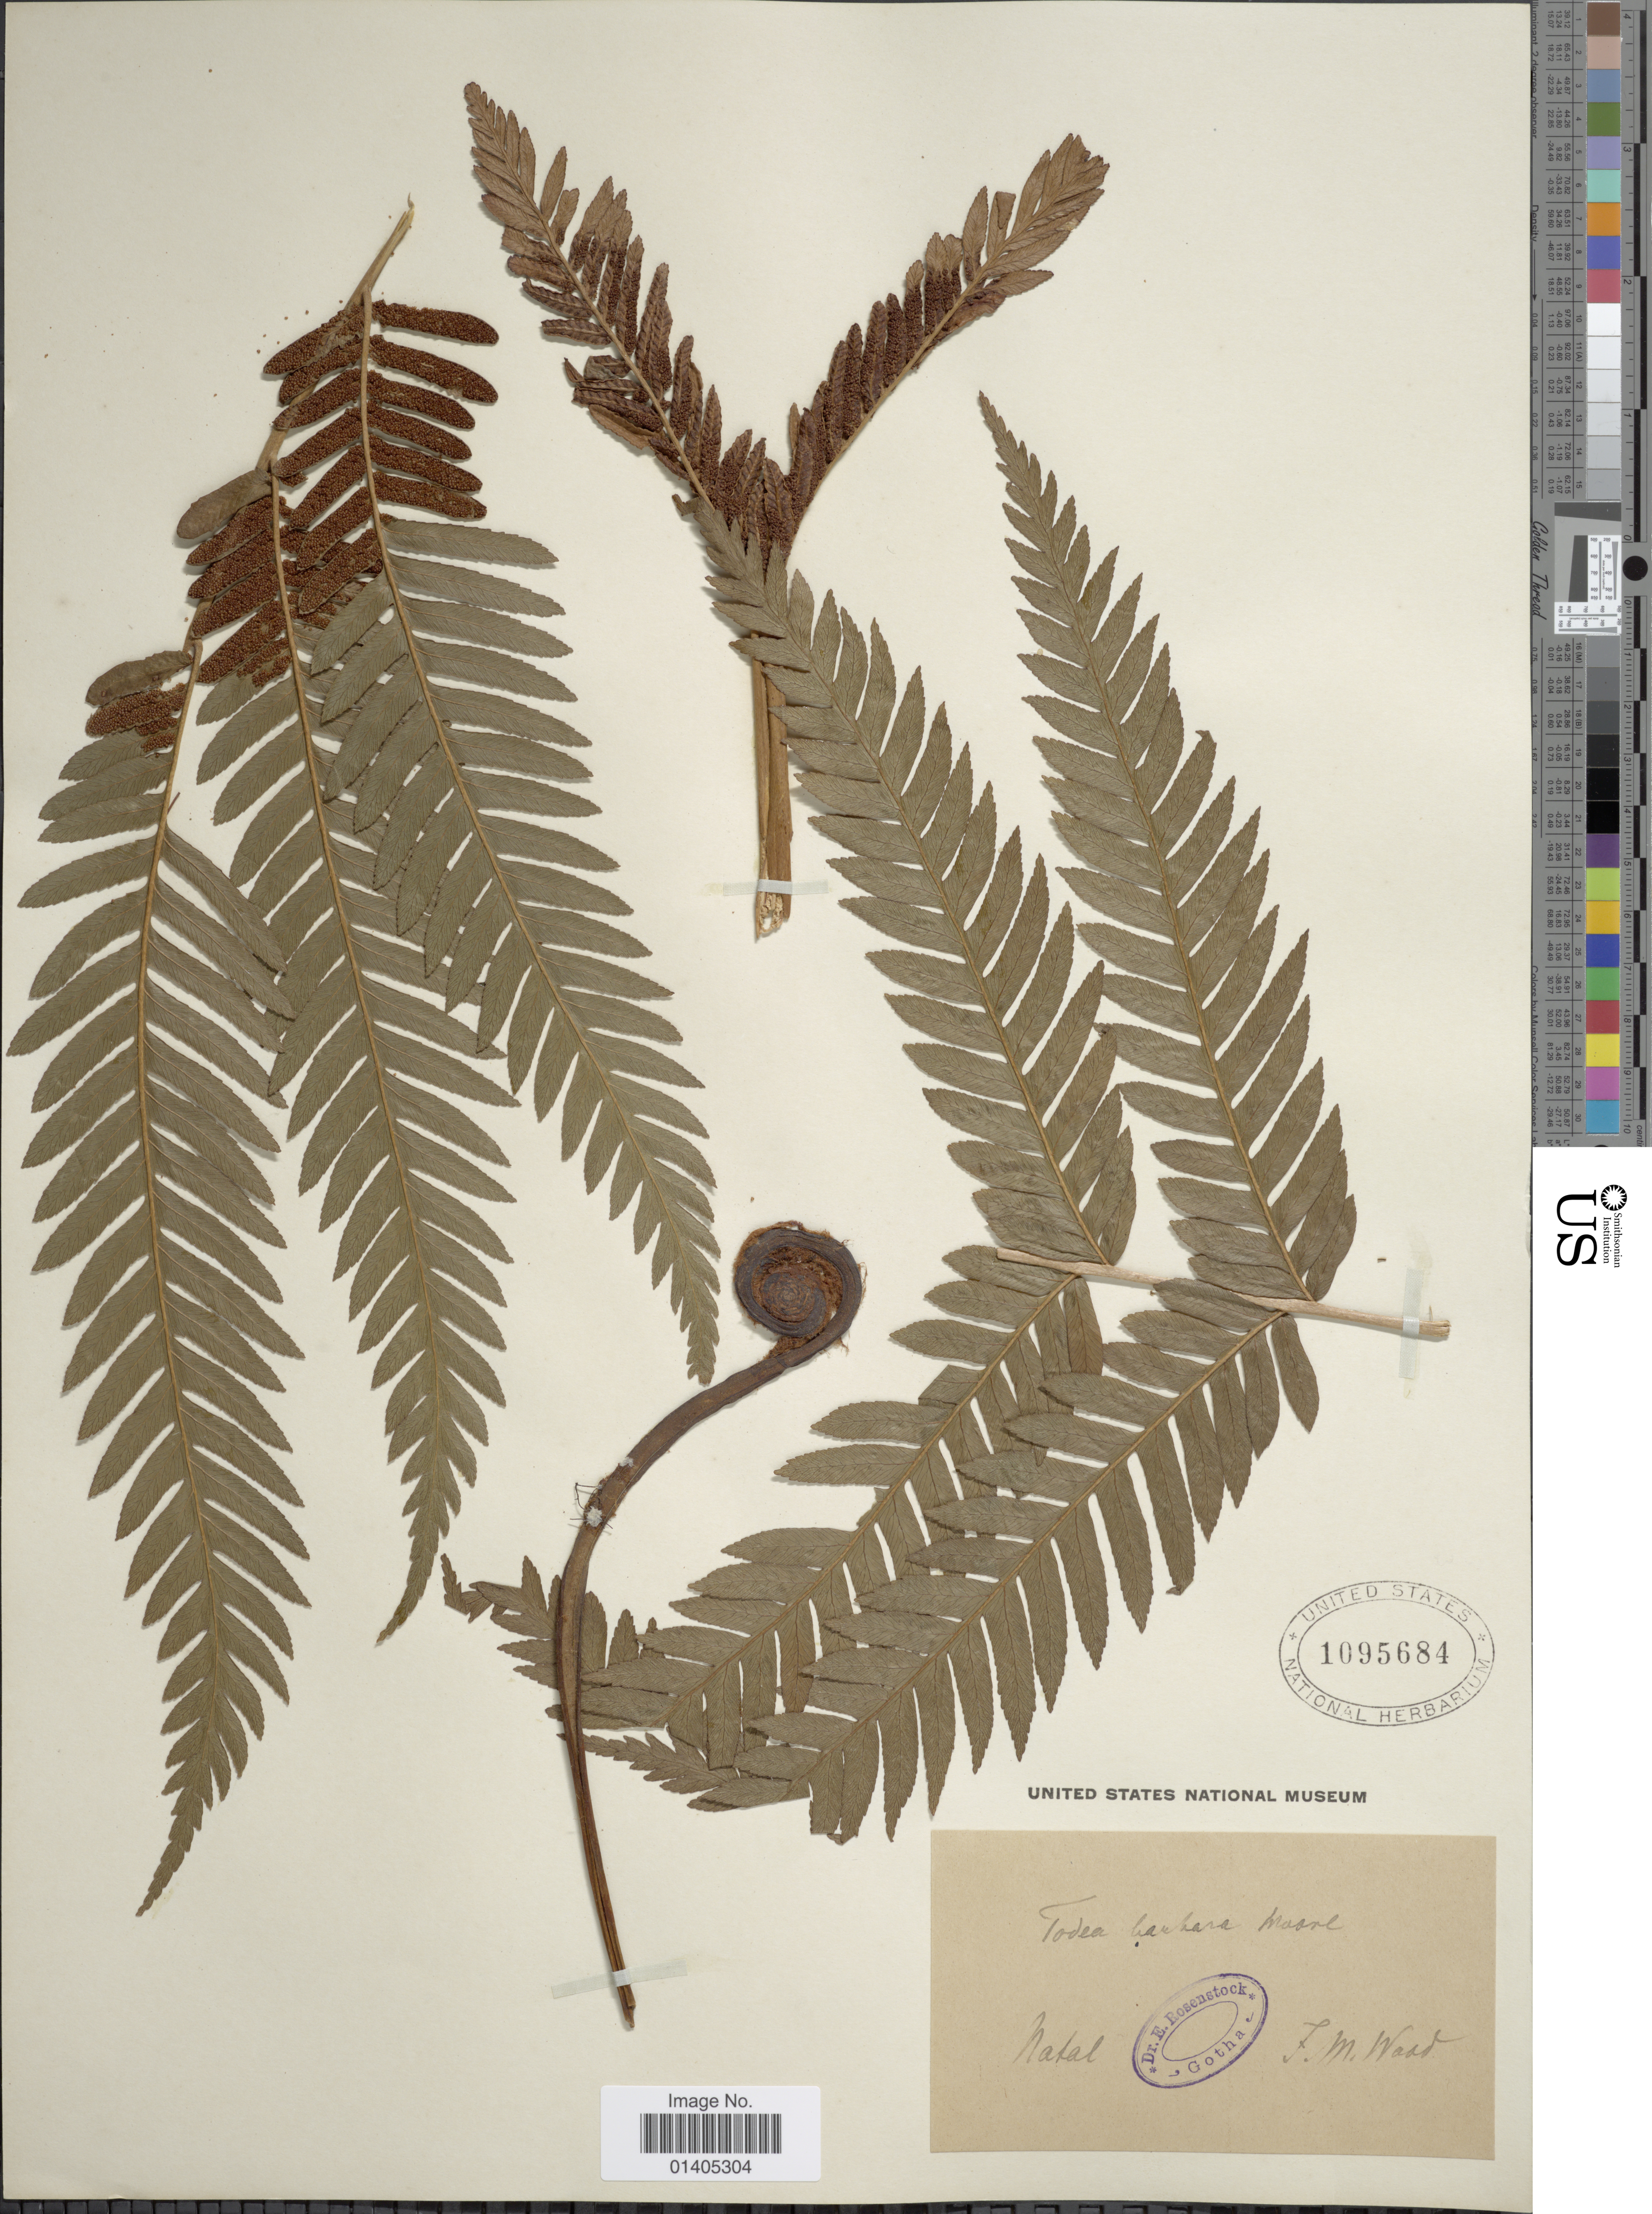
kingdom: Plantae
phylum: Tracheophyta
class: Polypodiopsida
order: Osmundales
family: Osmundaceae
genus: Todea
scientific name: Todea barbara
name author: T. Moore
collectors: F. Wood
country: South Africa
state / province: KwaZulu-Natal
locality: Natal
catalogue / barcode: US 1095684